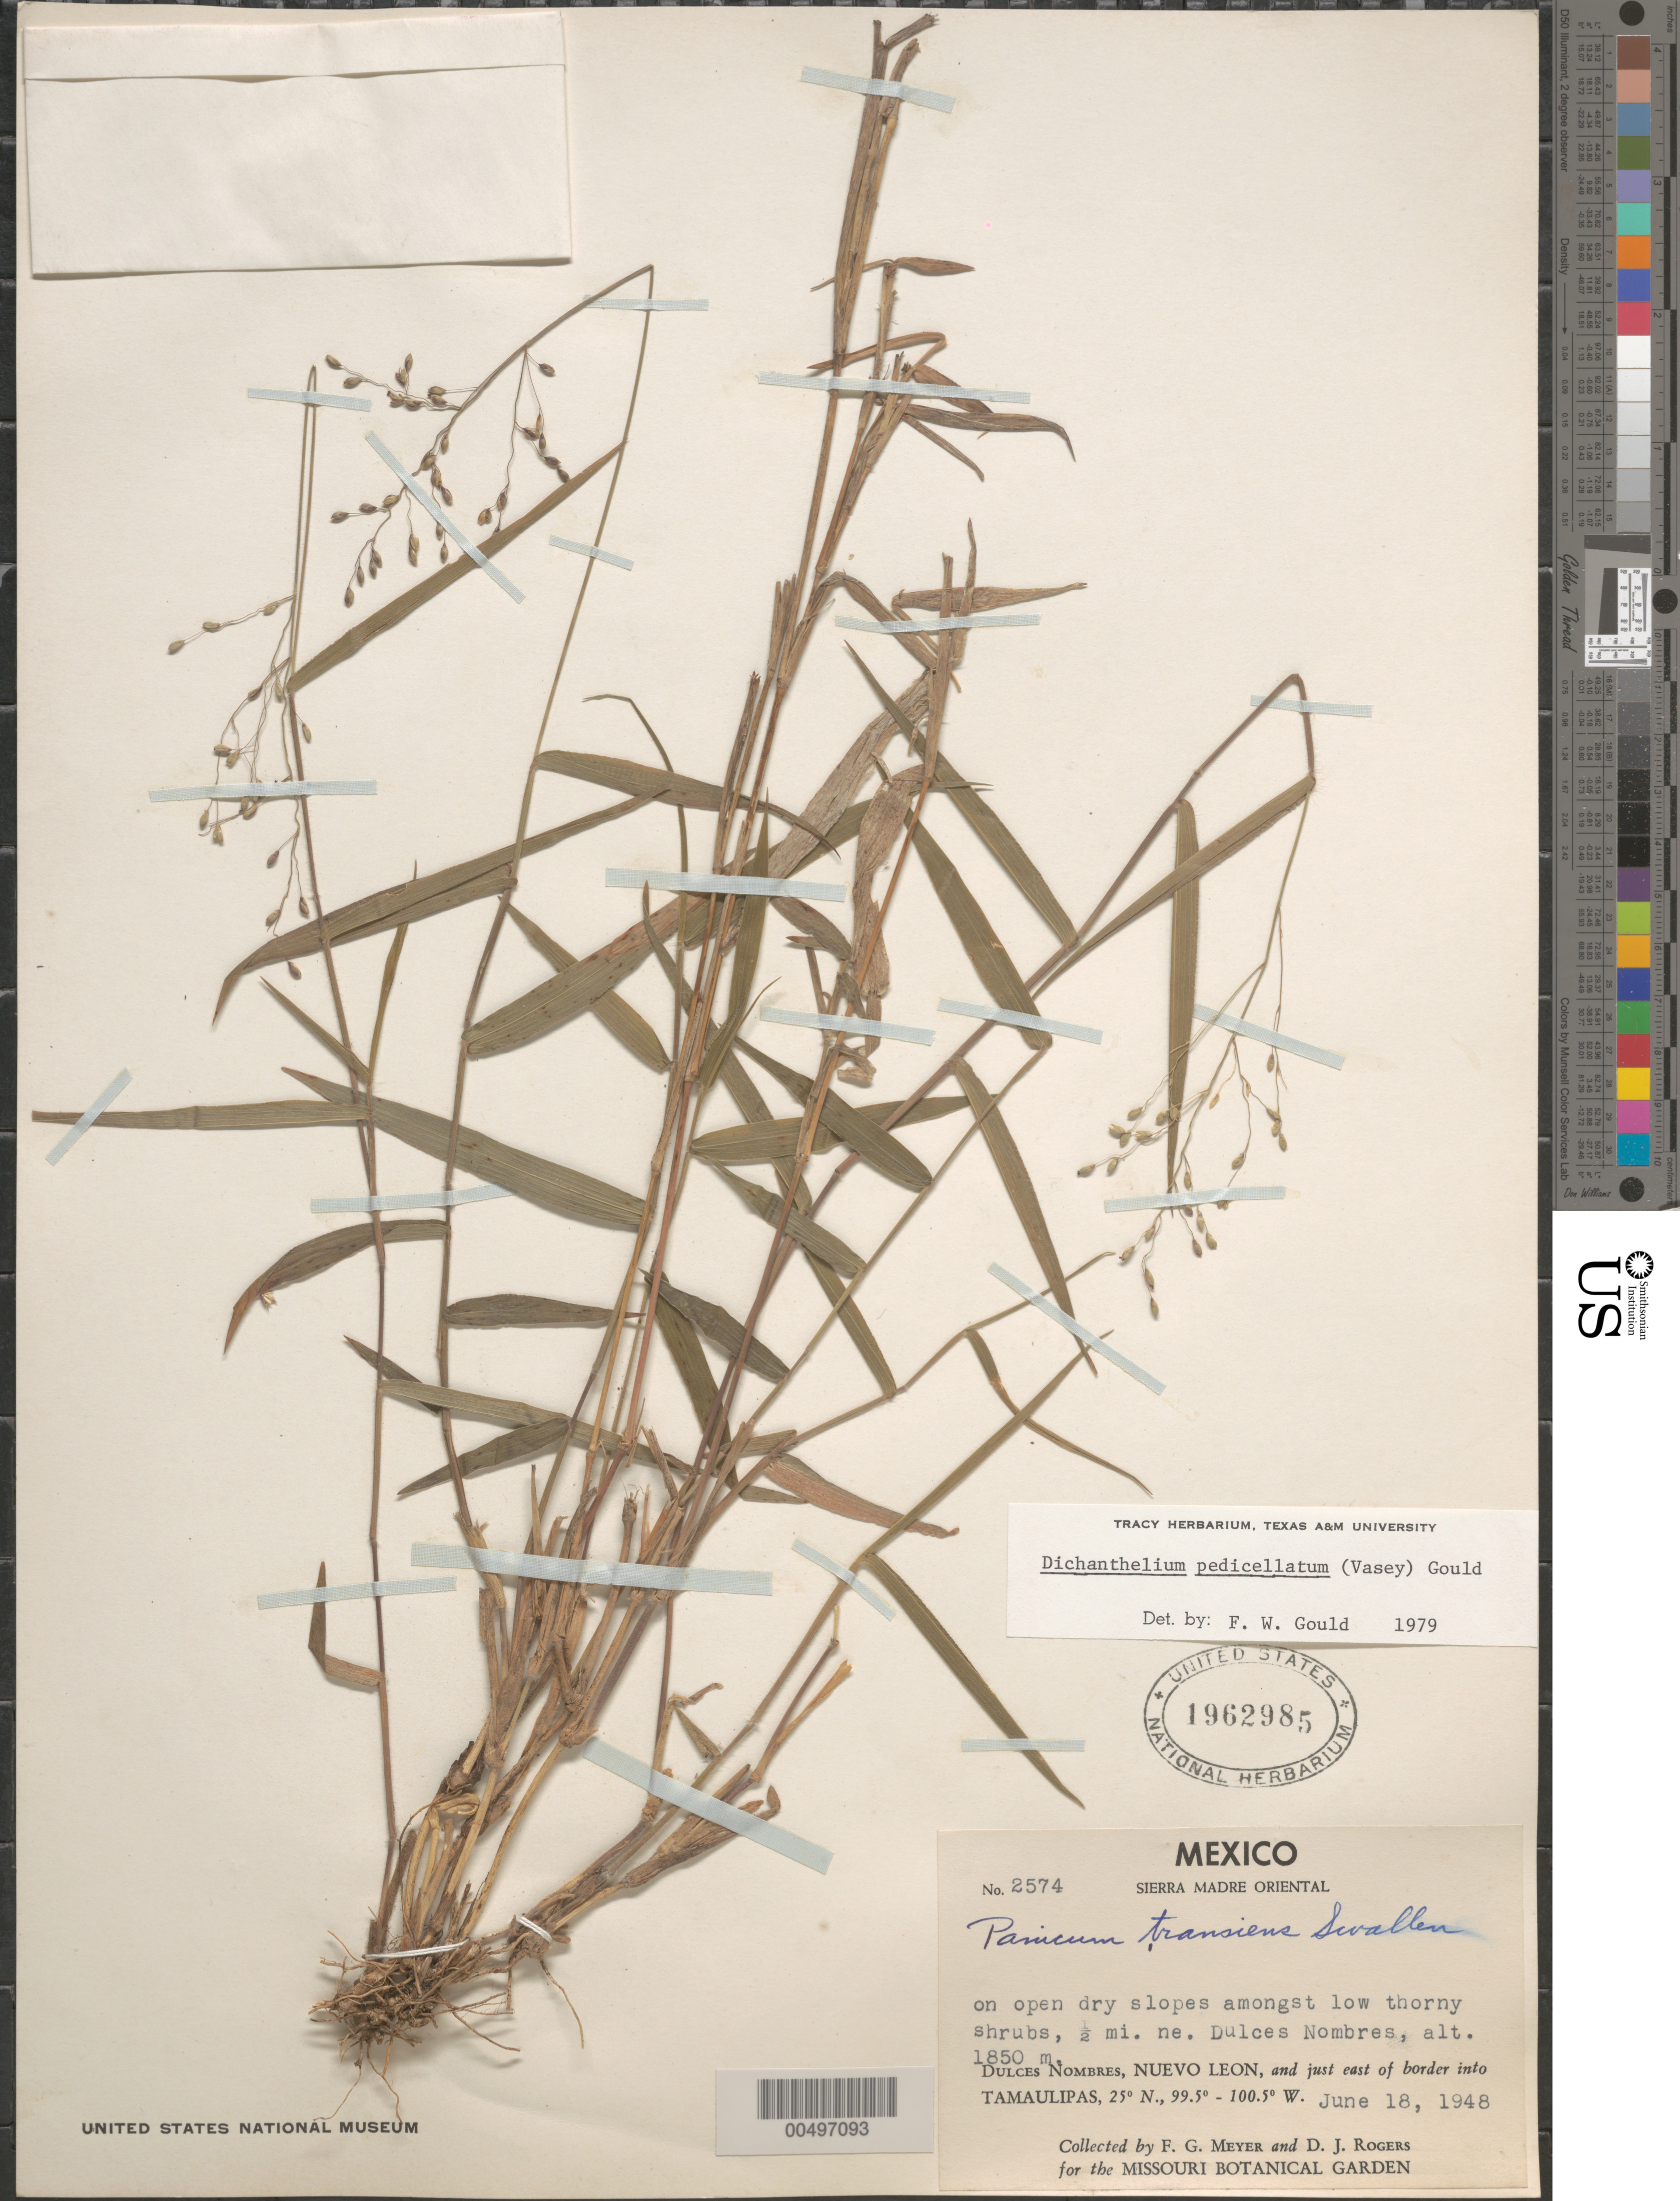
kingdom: Plantae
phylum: Tracheophyta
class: Liliopsida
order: Poales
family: Poaceae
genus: Dichanthelium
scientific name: Dichanthelium pedicellatum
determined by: Gould, F. W.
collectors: F. G. Meyer & D. J. Rogers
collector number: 2574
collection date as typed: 18 Jun 1948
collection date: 1948-06-18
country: Mexico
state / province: Nuevo León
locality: Sierra Madre Oriental, 0.5 mi NE Dulces Nombres & just E of border into Tamaulipas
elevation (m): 1850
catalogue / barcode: US 1962985